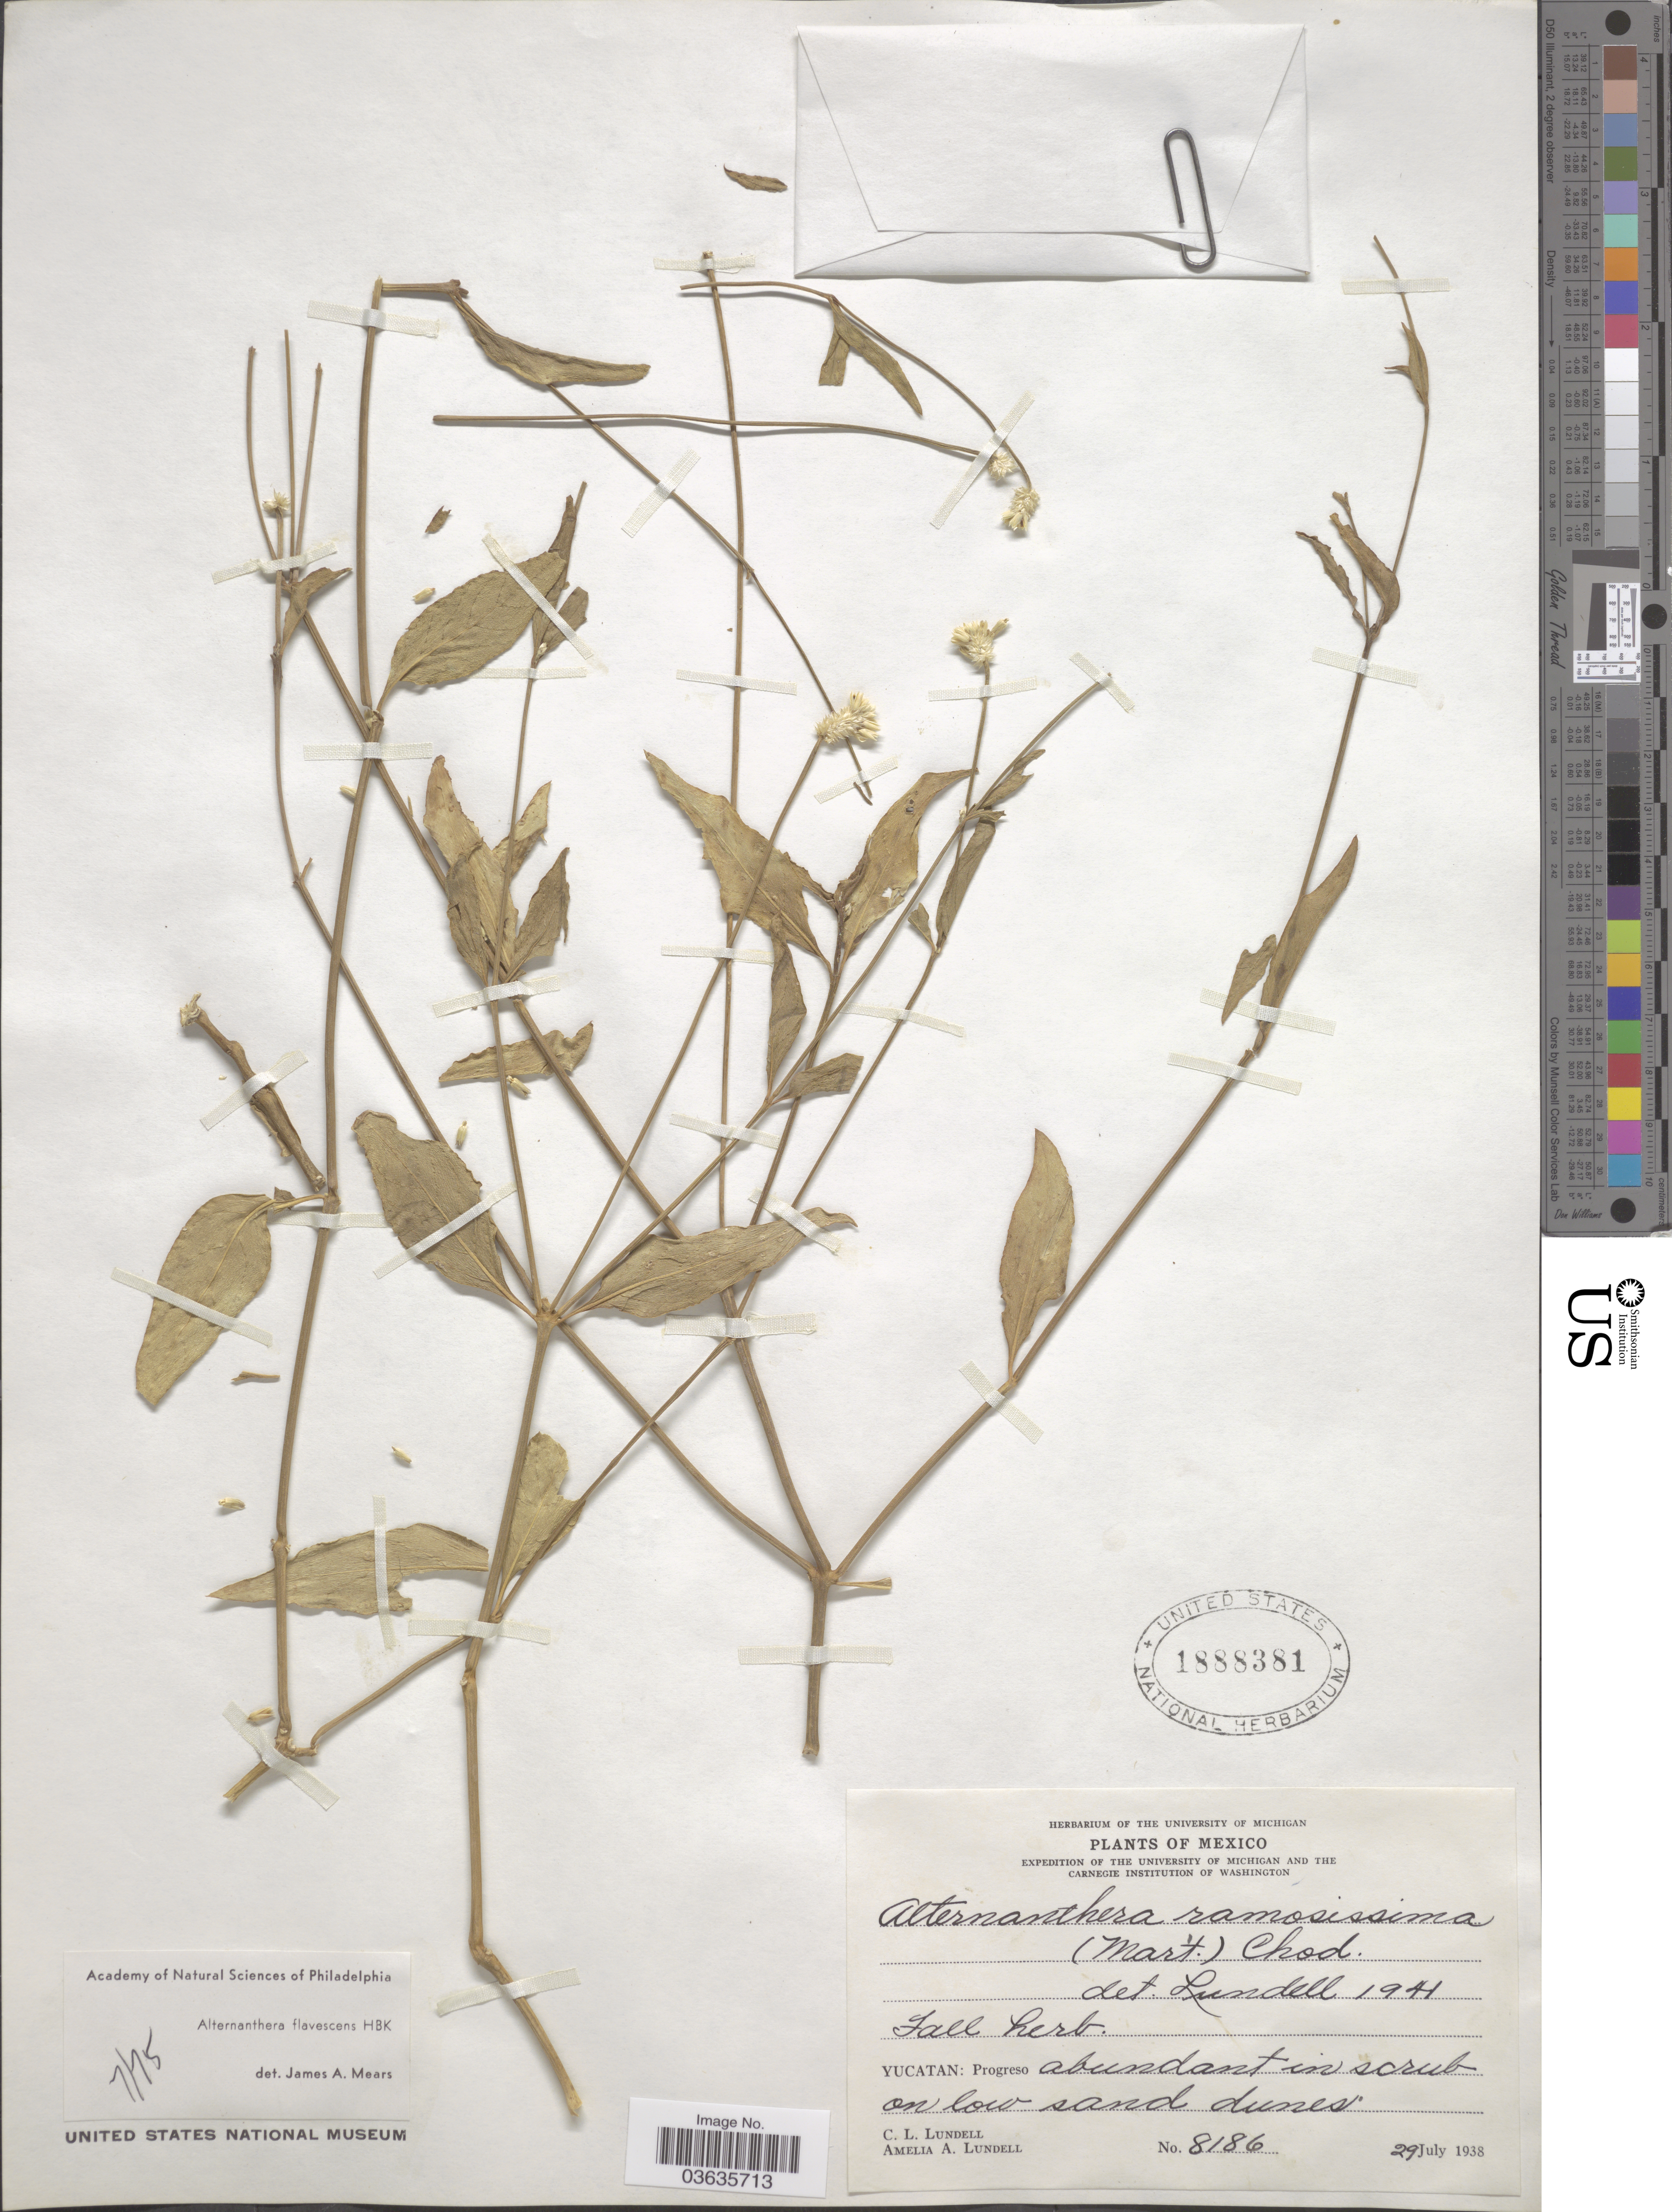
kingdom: Plantae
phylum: Tracheophyta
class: Magnoliopsida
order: Caryophyllales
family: Amaranthaceae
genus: Alternanthera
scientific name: Alternanthera flavescens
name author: Kunth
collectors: C. L. Lundell & A. A. Lundell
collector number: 8186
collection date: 1938-07-29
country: Mexico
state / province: Yucatán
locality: Progreso.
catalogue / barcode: US 1888381